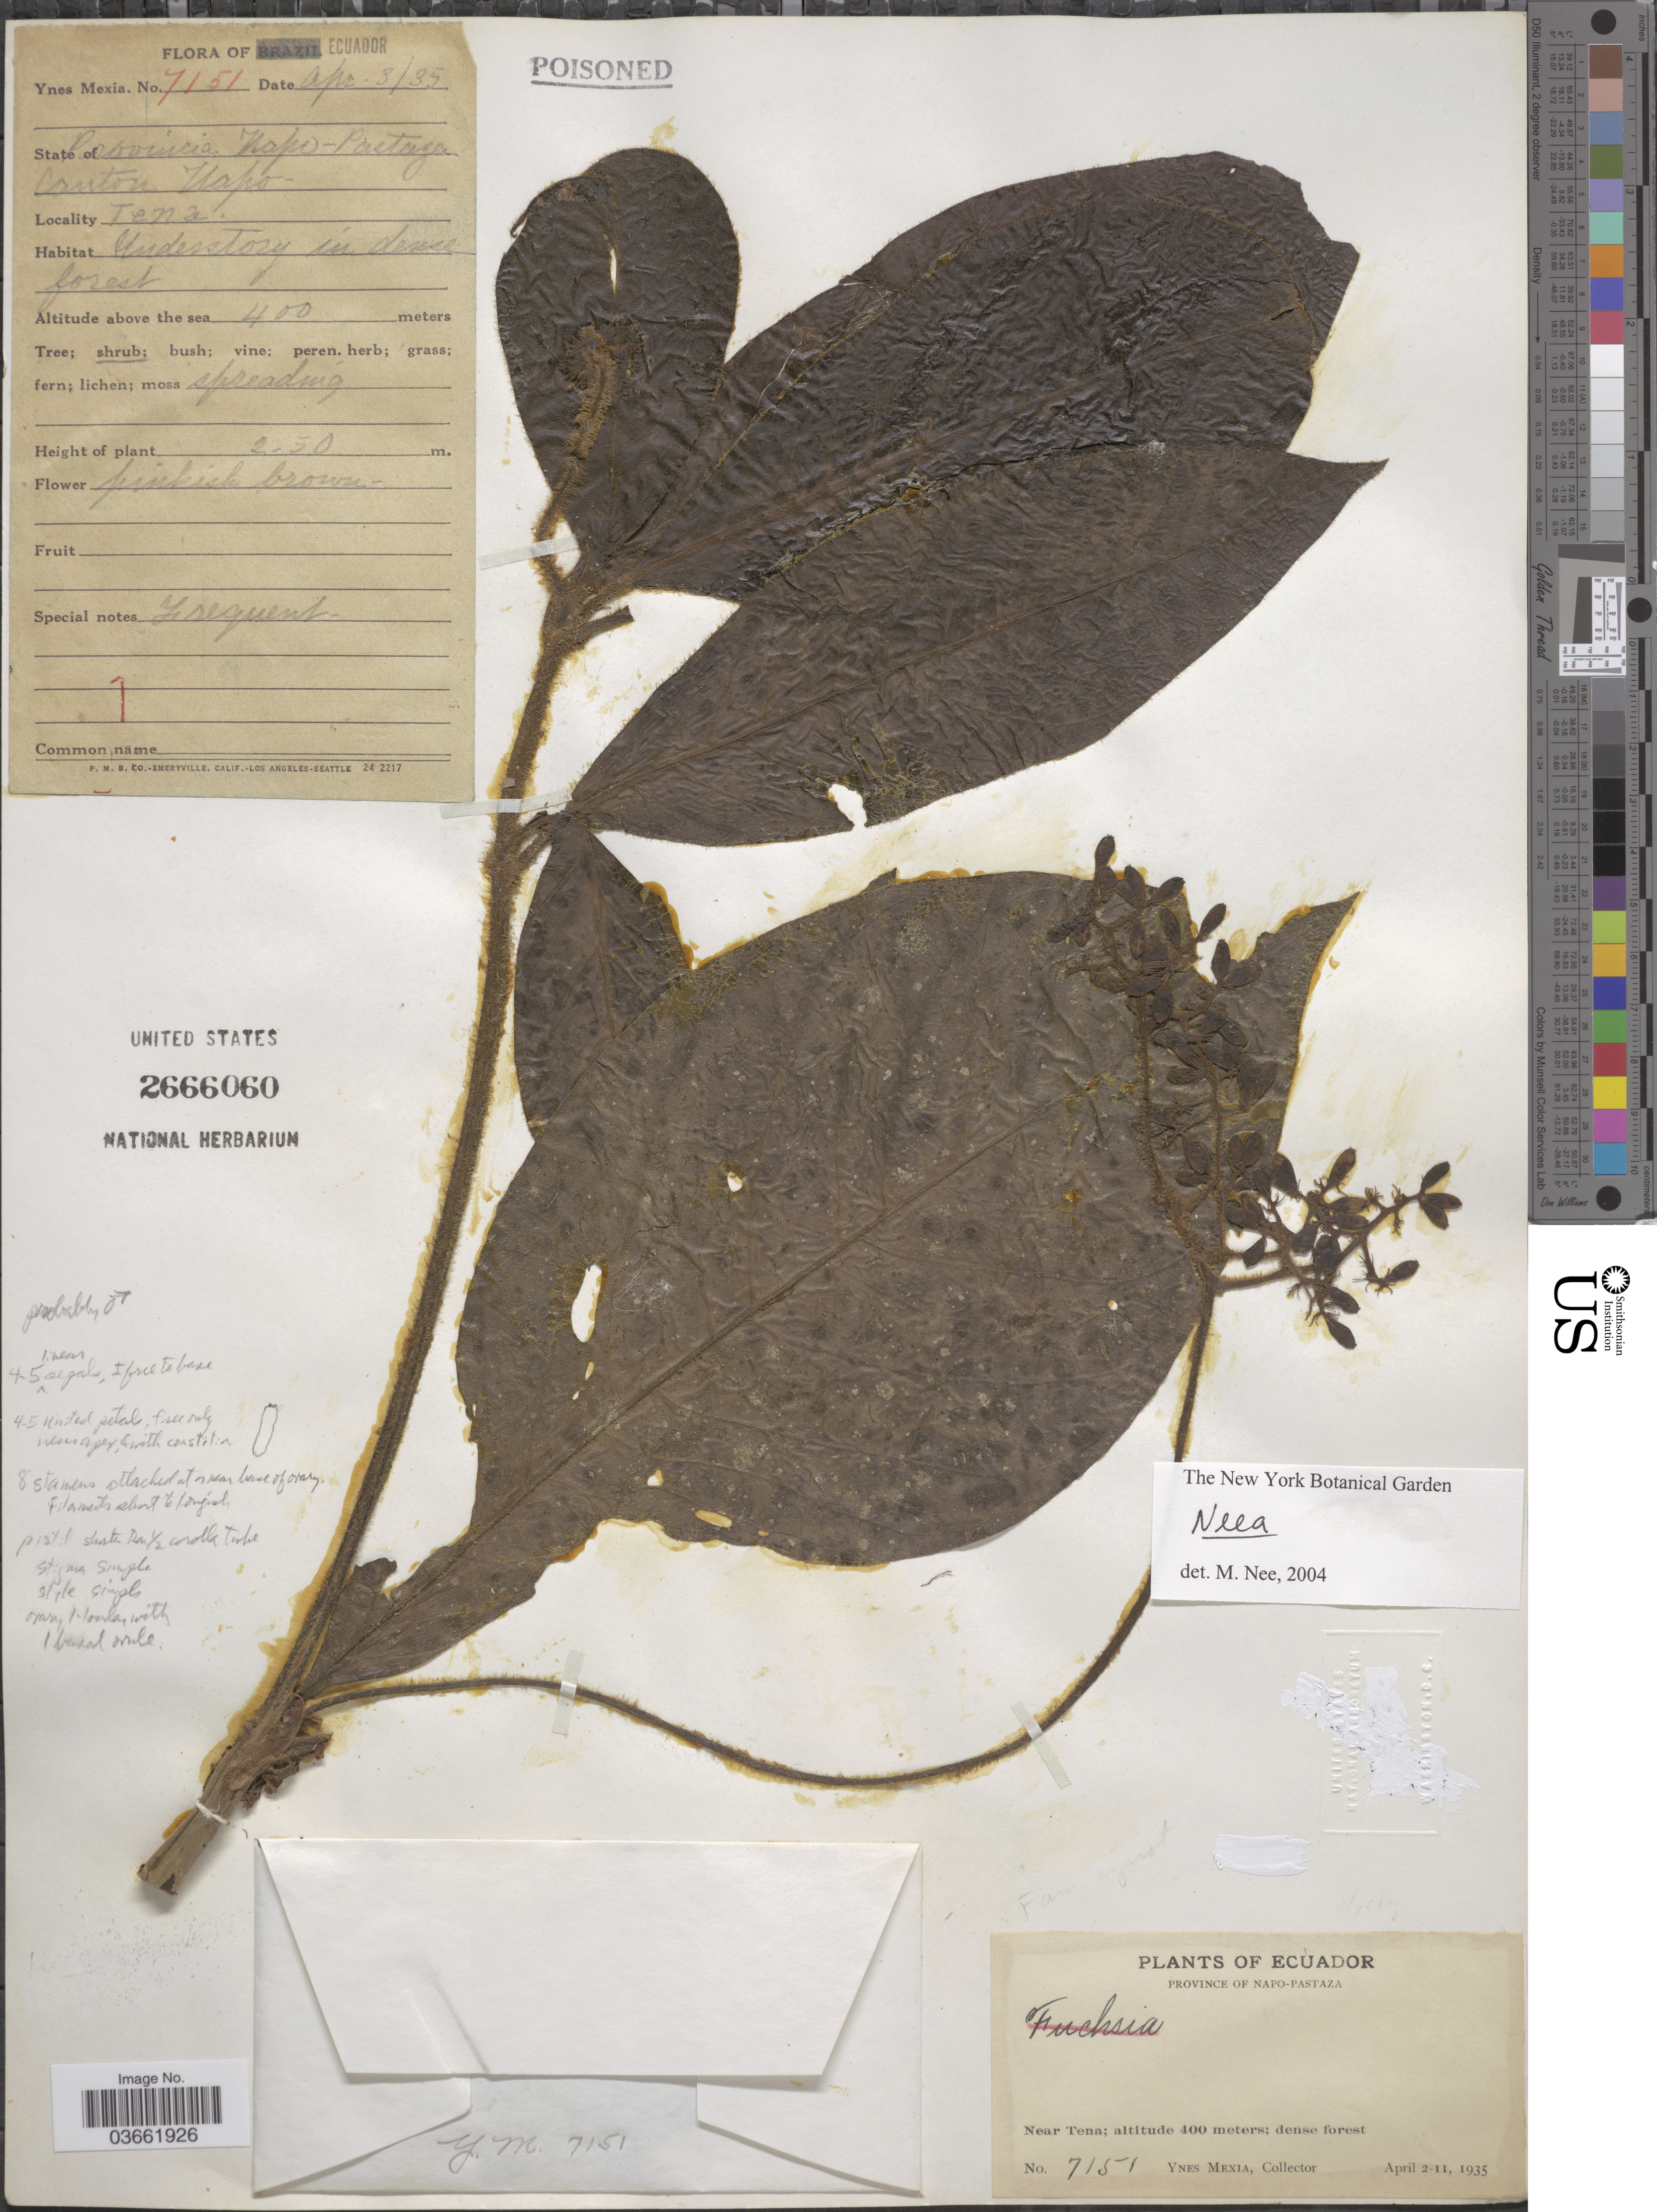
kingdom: Plantae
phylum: Tracheophyta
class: Magnoliopsida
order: Caryophyllales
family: Nyctaginaceae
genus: Neea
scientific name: Neea sp.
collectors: Y. Mexia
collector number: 7151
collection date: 1935-04-03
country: Ecuador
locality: Province of Napo-Pastaza. Near Tena. Canton Napo.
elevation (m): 400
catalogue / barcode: US 2666060